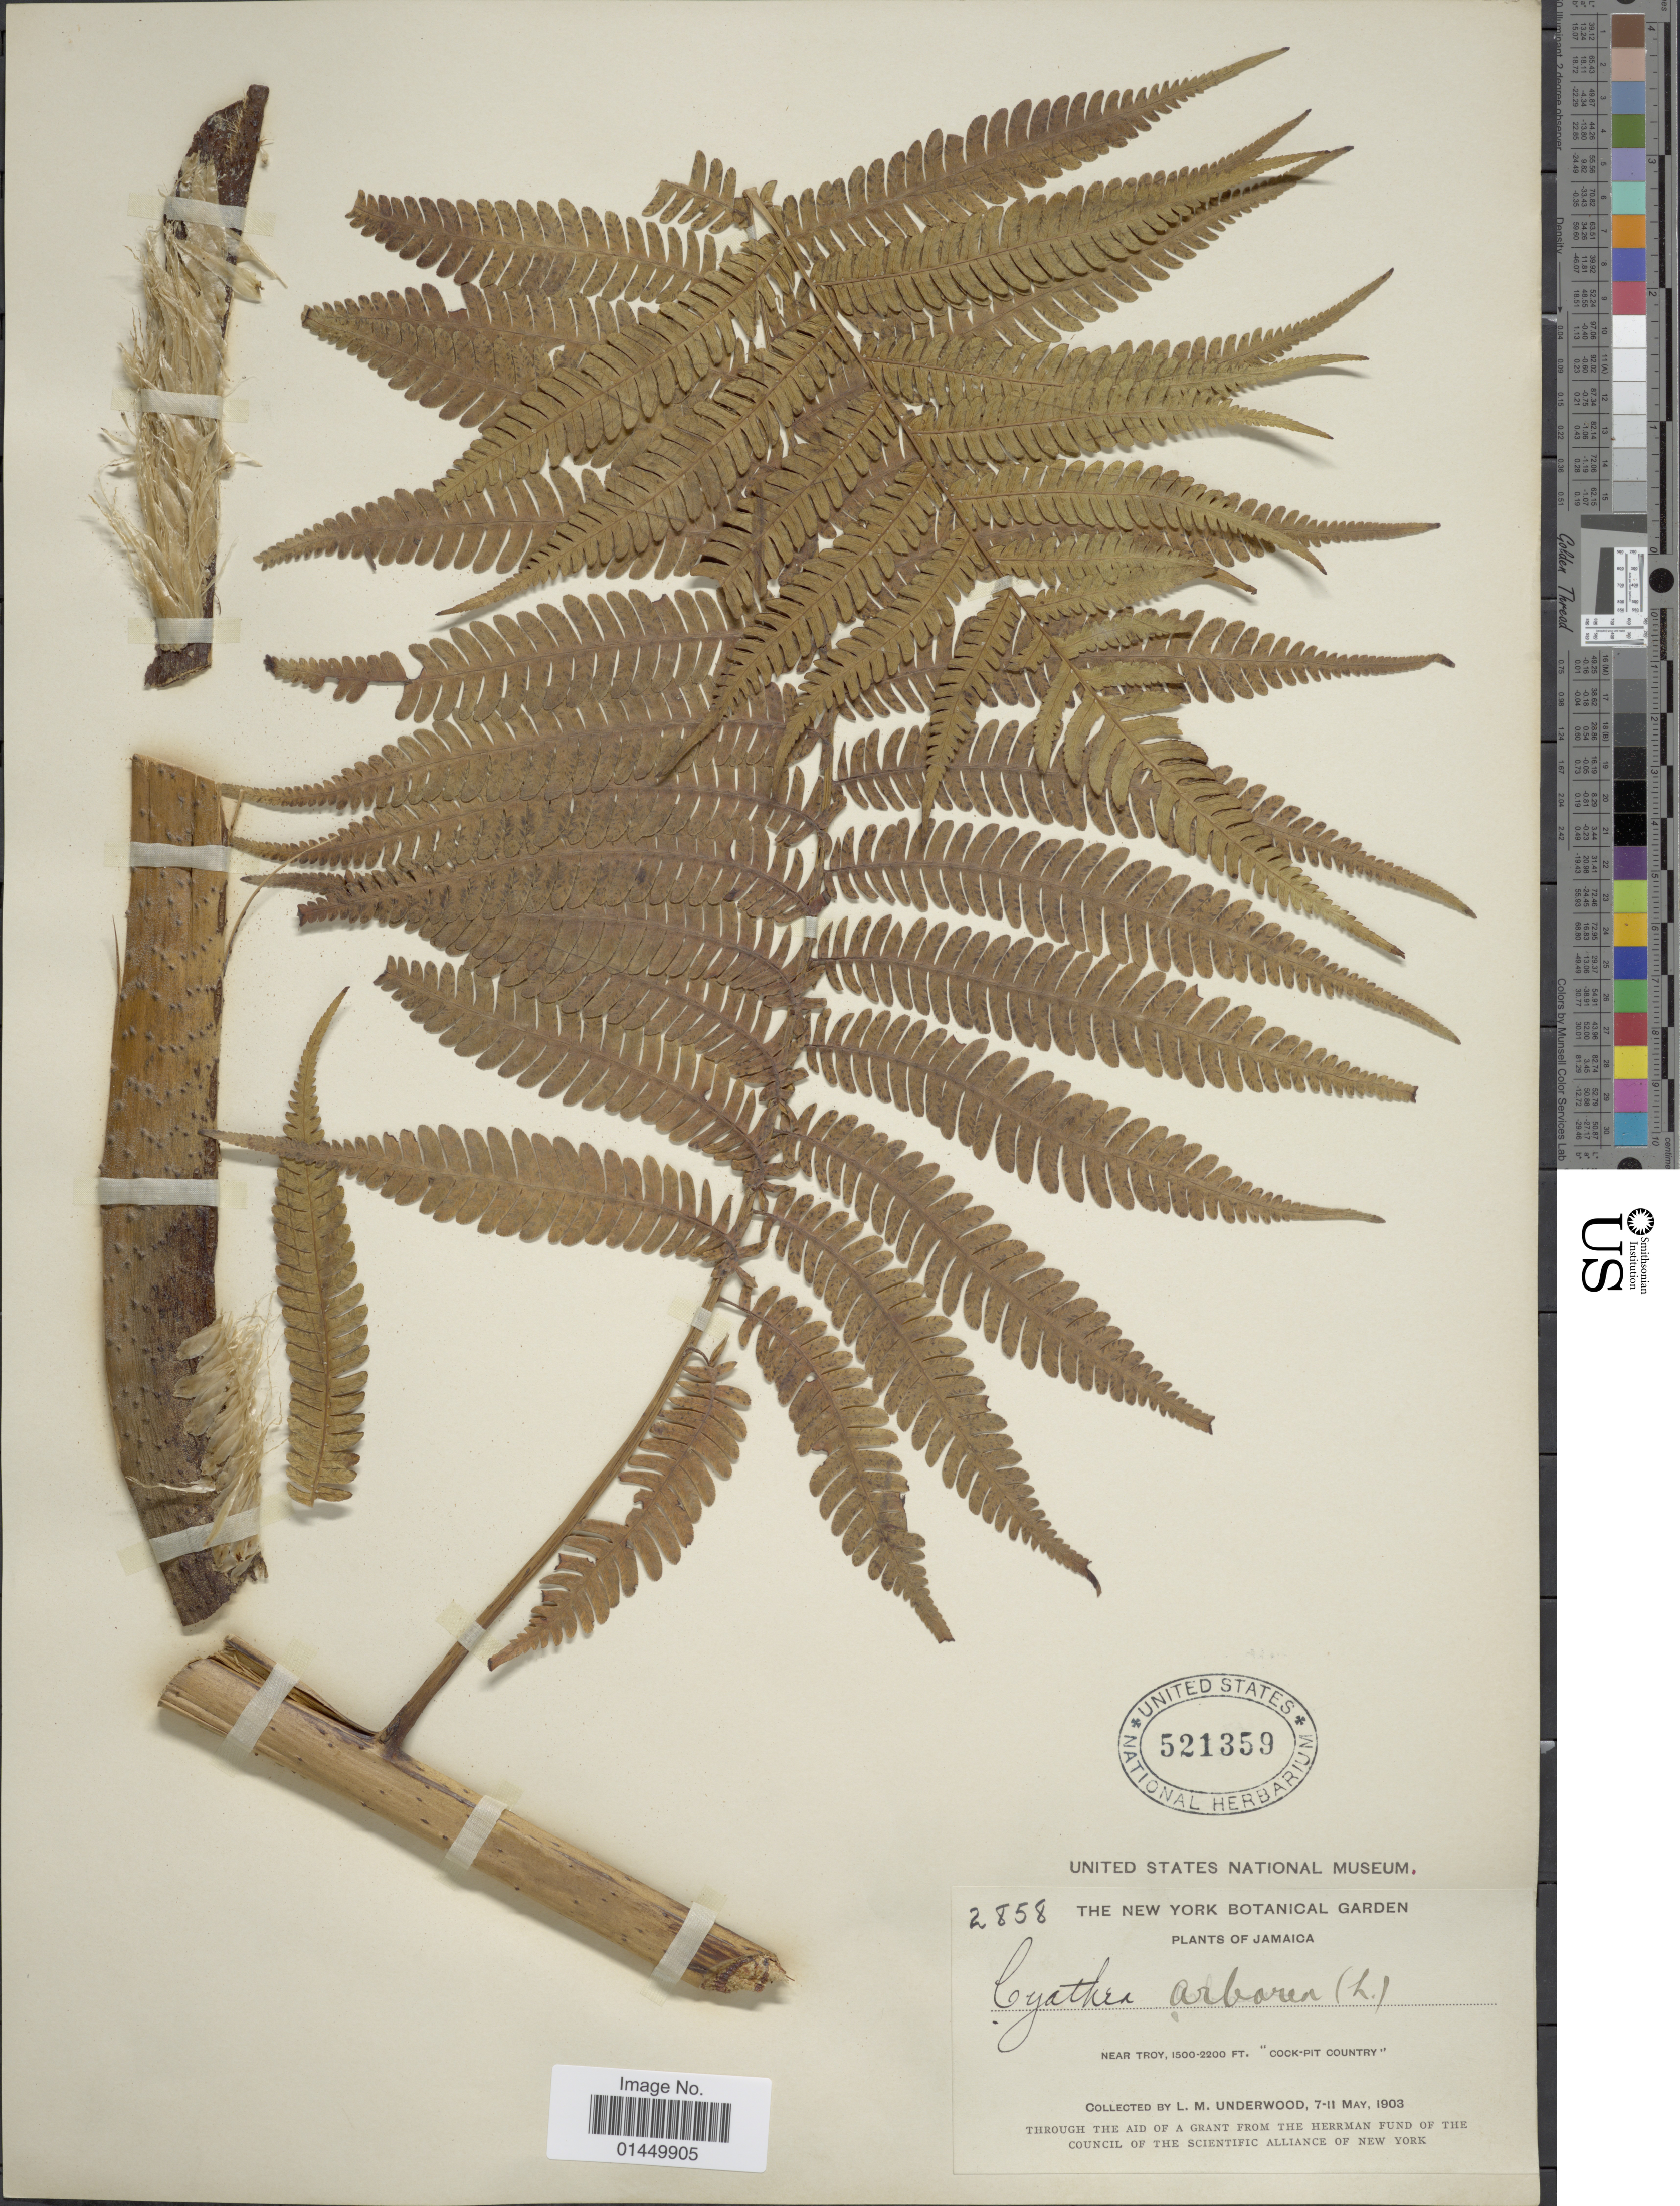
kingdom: Plantae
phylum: Tracheophyta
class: Polypodiopsida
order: Cyatheales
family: Cyatheaceae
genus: Cyathea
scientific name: Cyathea arborea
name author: (L.) Sm.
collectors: L. M. Underwood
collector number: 2858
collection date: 1903-05-07/1903-05-11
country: Jamaica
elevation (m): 457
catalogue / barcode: US 521359